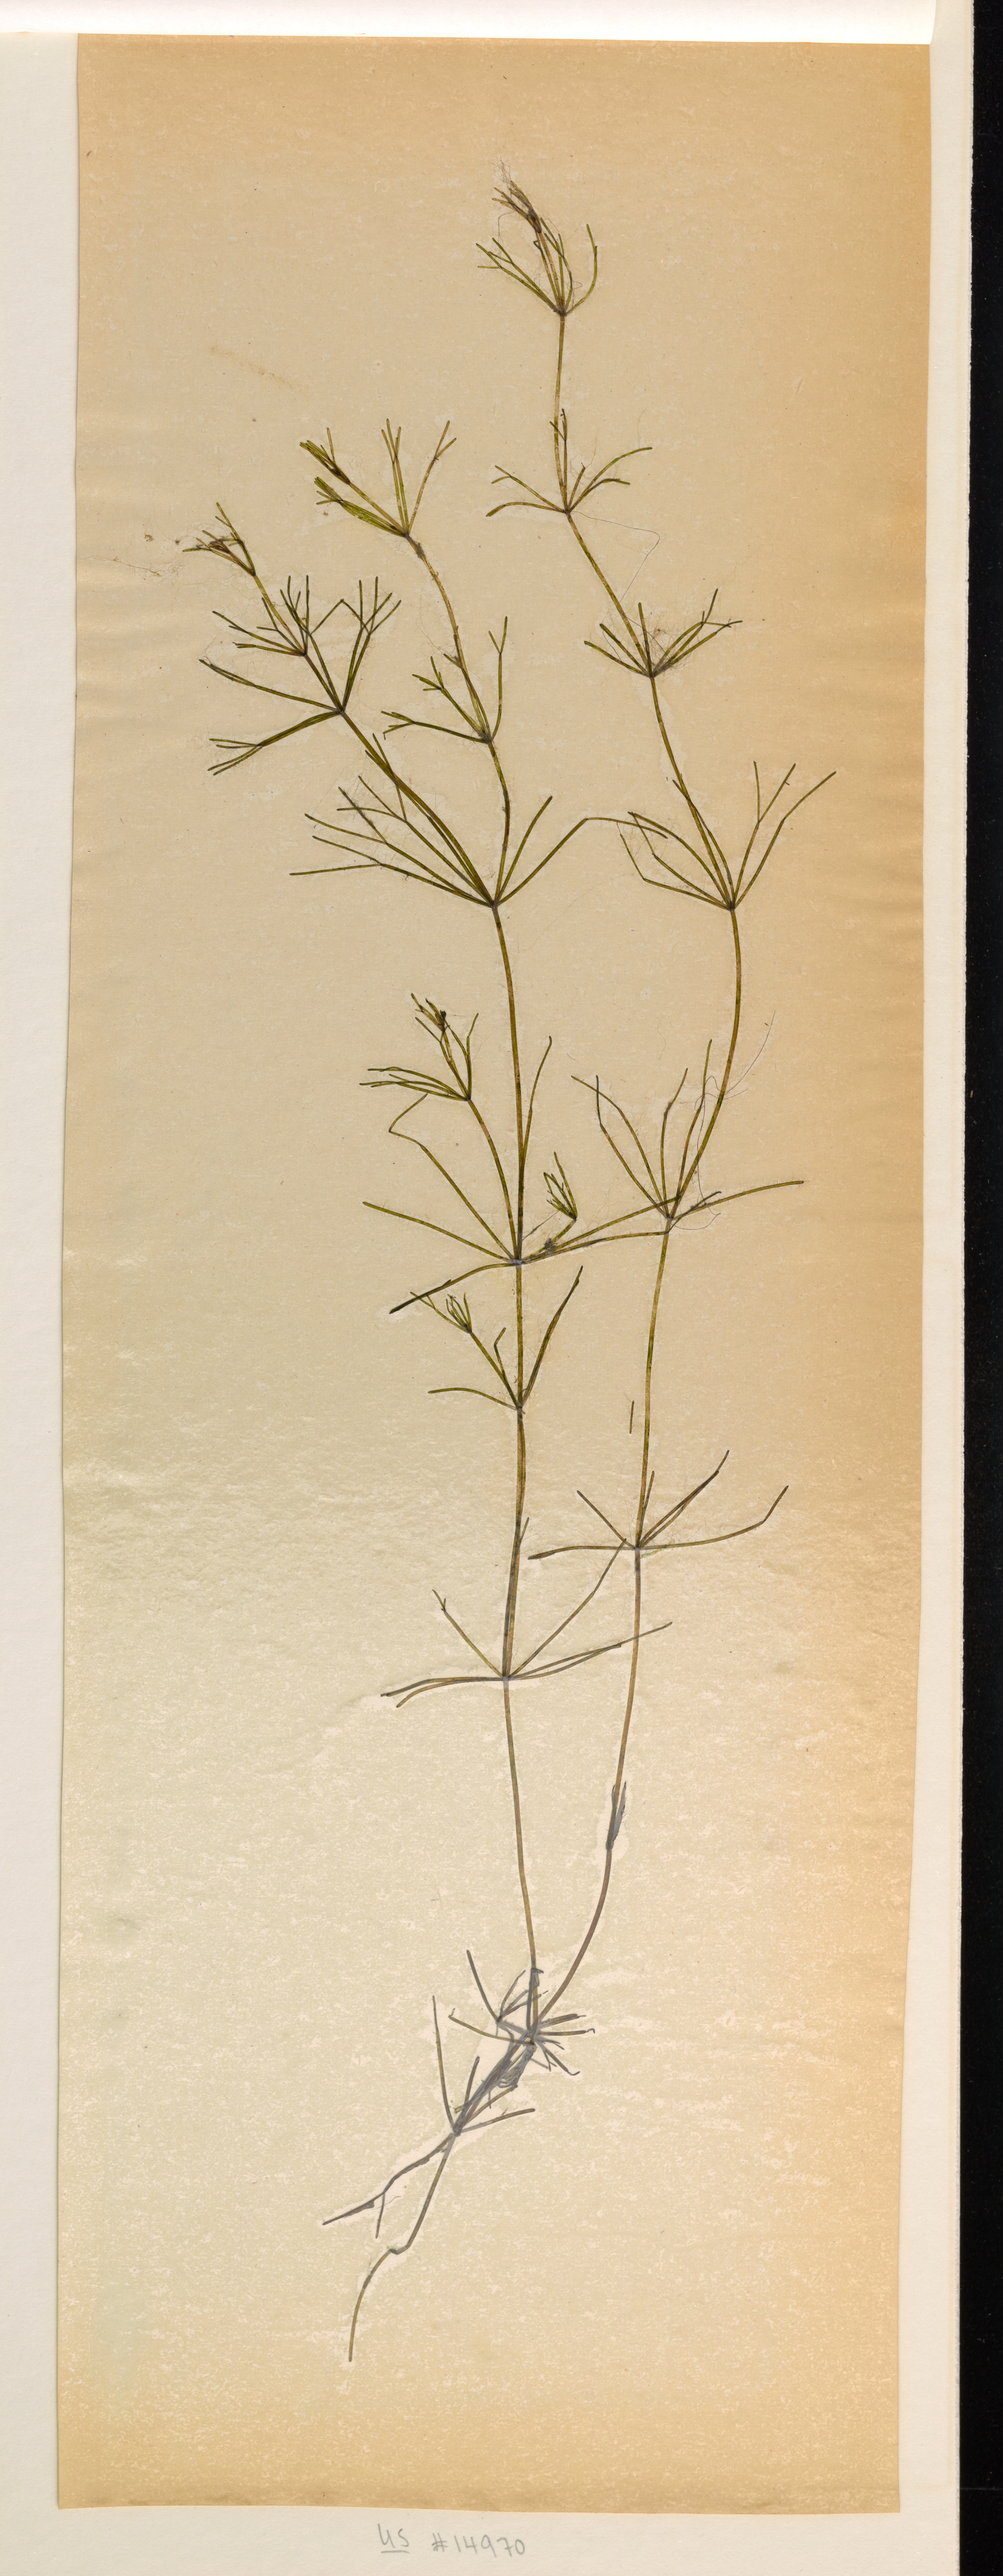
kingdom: Plantae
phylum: Charophyta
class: Charophyceae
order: Charales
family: Characeae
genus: Nitella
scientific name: Nitella flexilis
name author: (L.) C. Agardh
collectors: W. Krause & H. Krause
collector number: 32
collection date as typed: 21 Oct 1984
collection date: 1984-10-21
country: Germany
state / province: Baden-wurttemberg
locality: Seibranz-lampertsried, ravensburg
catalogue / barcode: US 14970